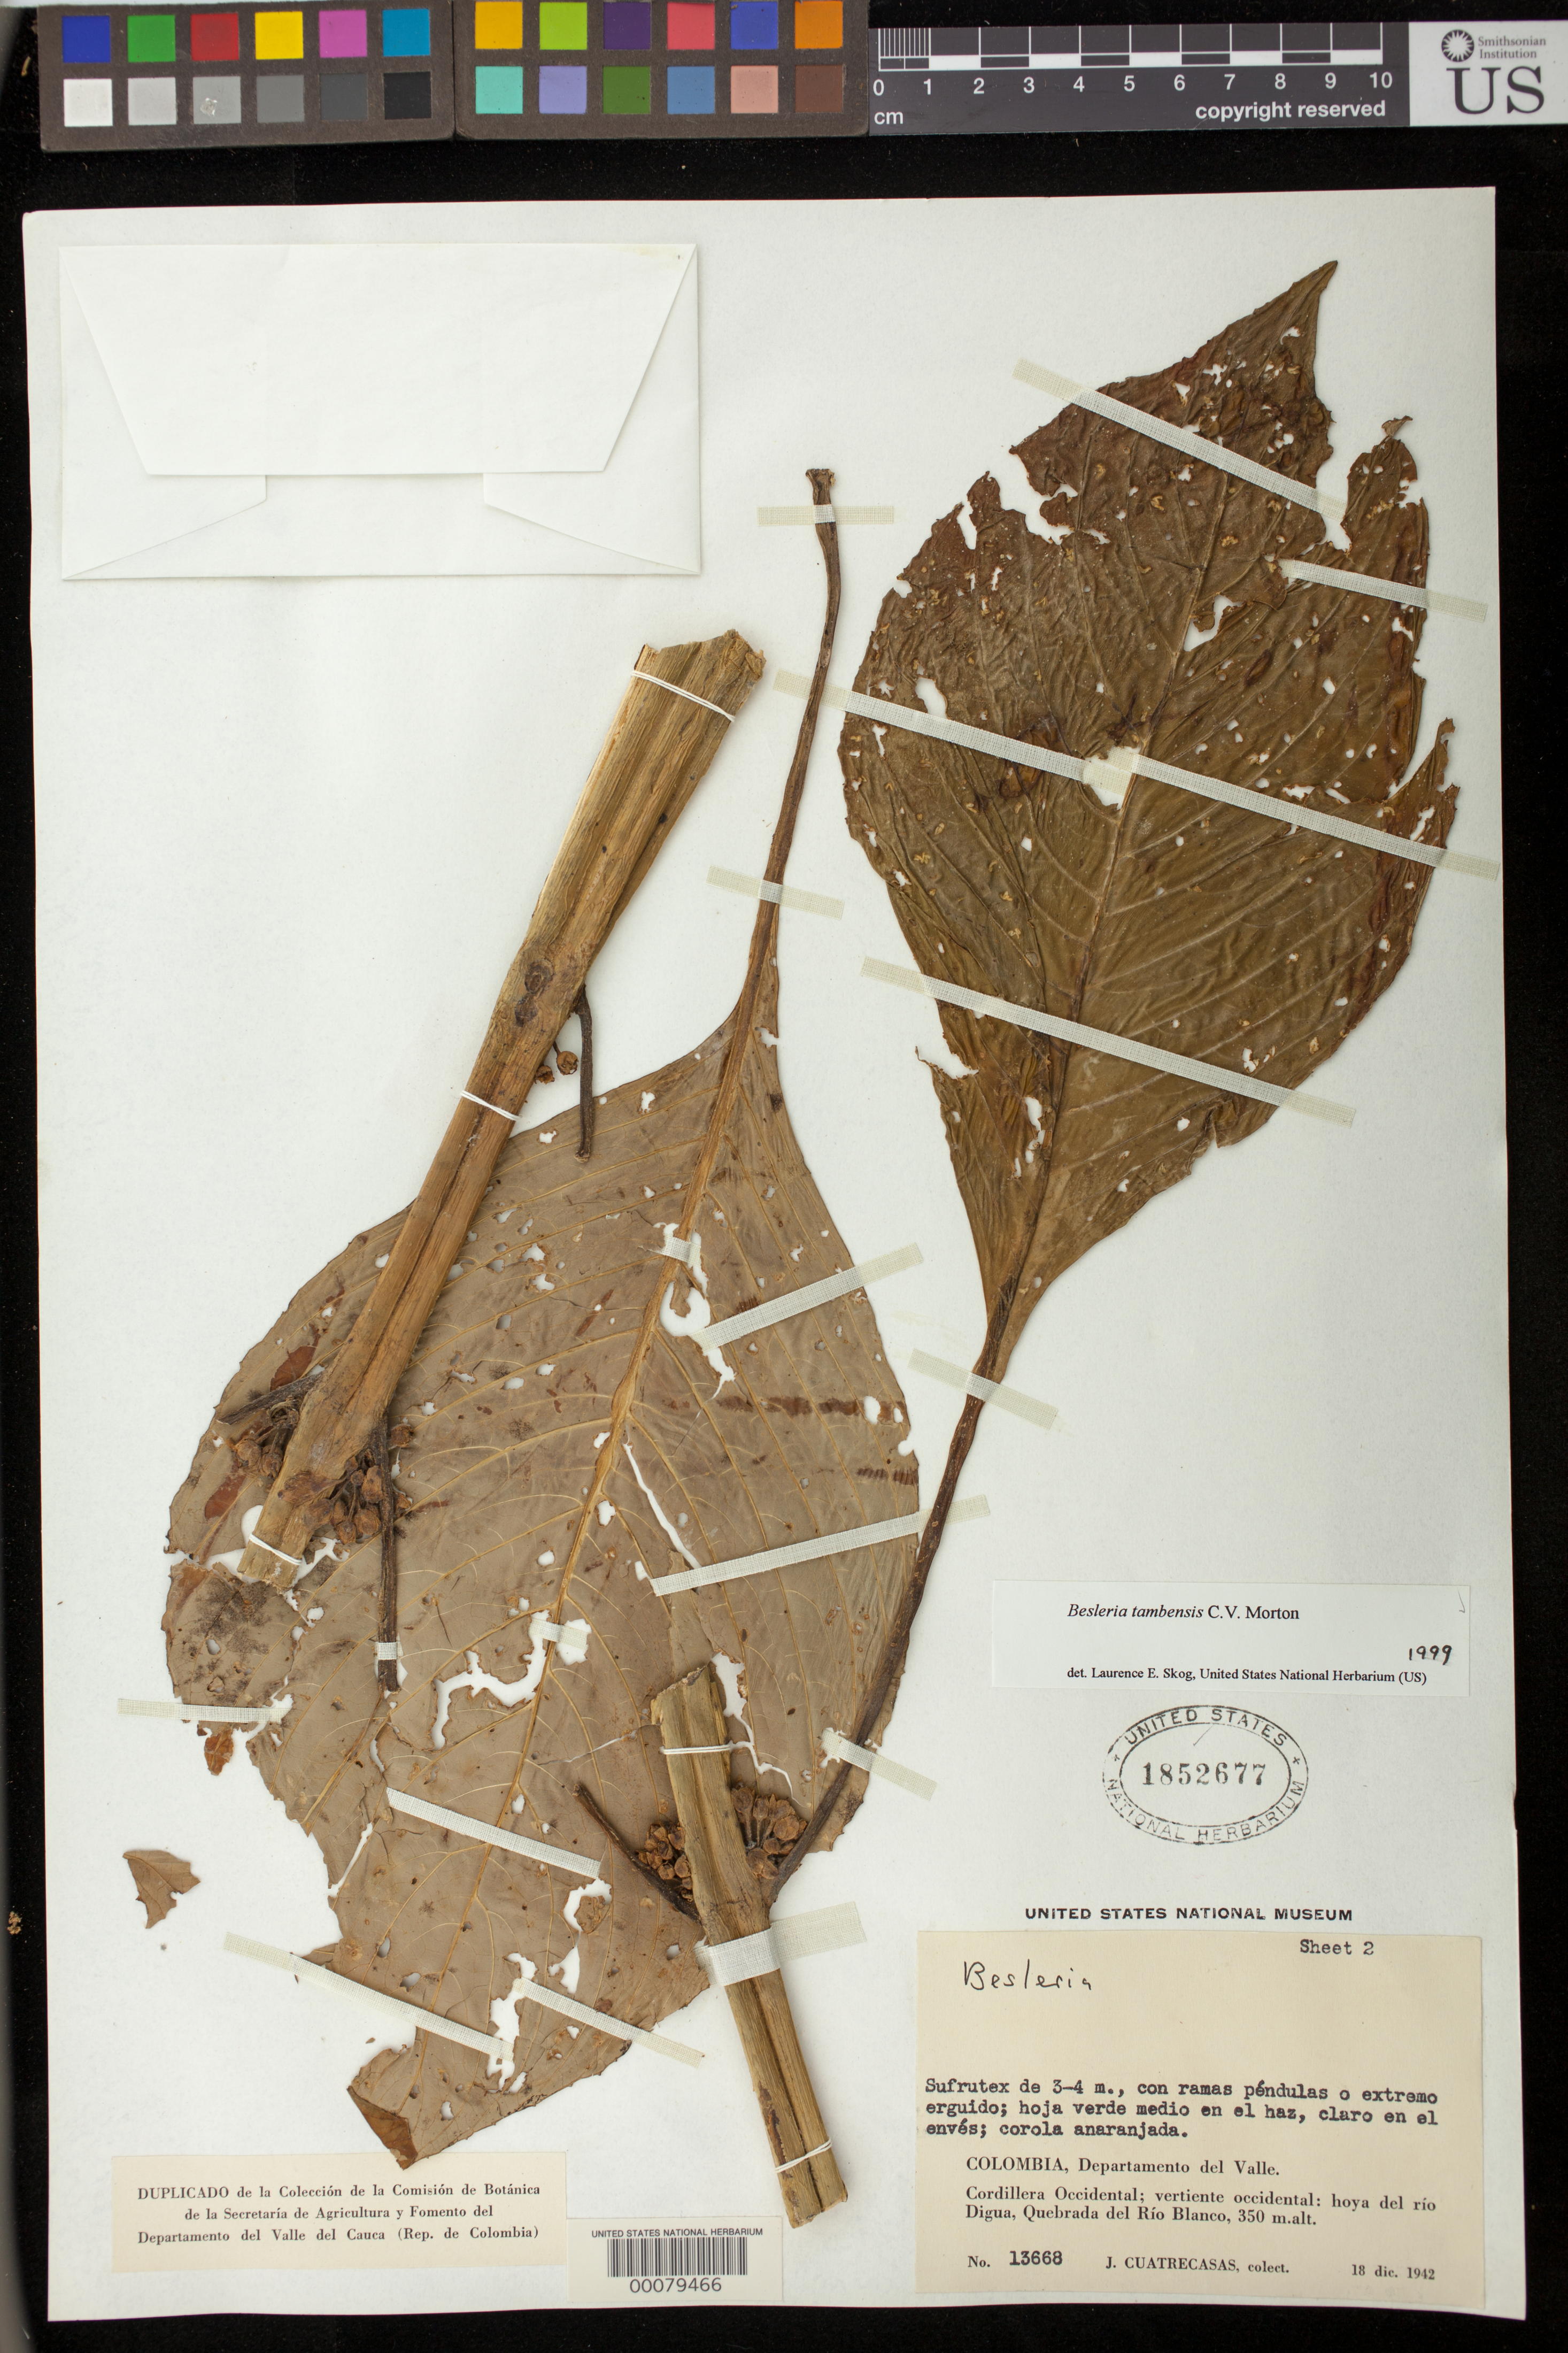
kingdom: Plantae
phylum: Tracheophyta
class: Magnoliopsida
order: Lamiales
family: Gesneriaceae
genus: Besleria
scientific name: Besleria tambensis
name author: C.V. Morton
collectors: J. Cuatrecasas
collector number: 13668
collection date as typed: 18 Dec 1942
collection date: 1942-12-18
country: Colombia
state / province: Valle del Cauca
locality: Cordillera Occidental; vertiente occidental: hoya del río Digua, Quebrada del Río Blanco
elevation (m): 350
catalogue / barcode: US 1852677